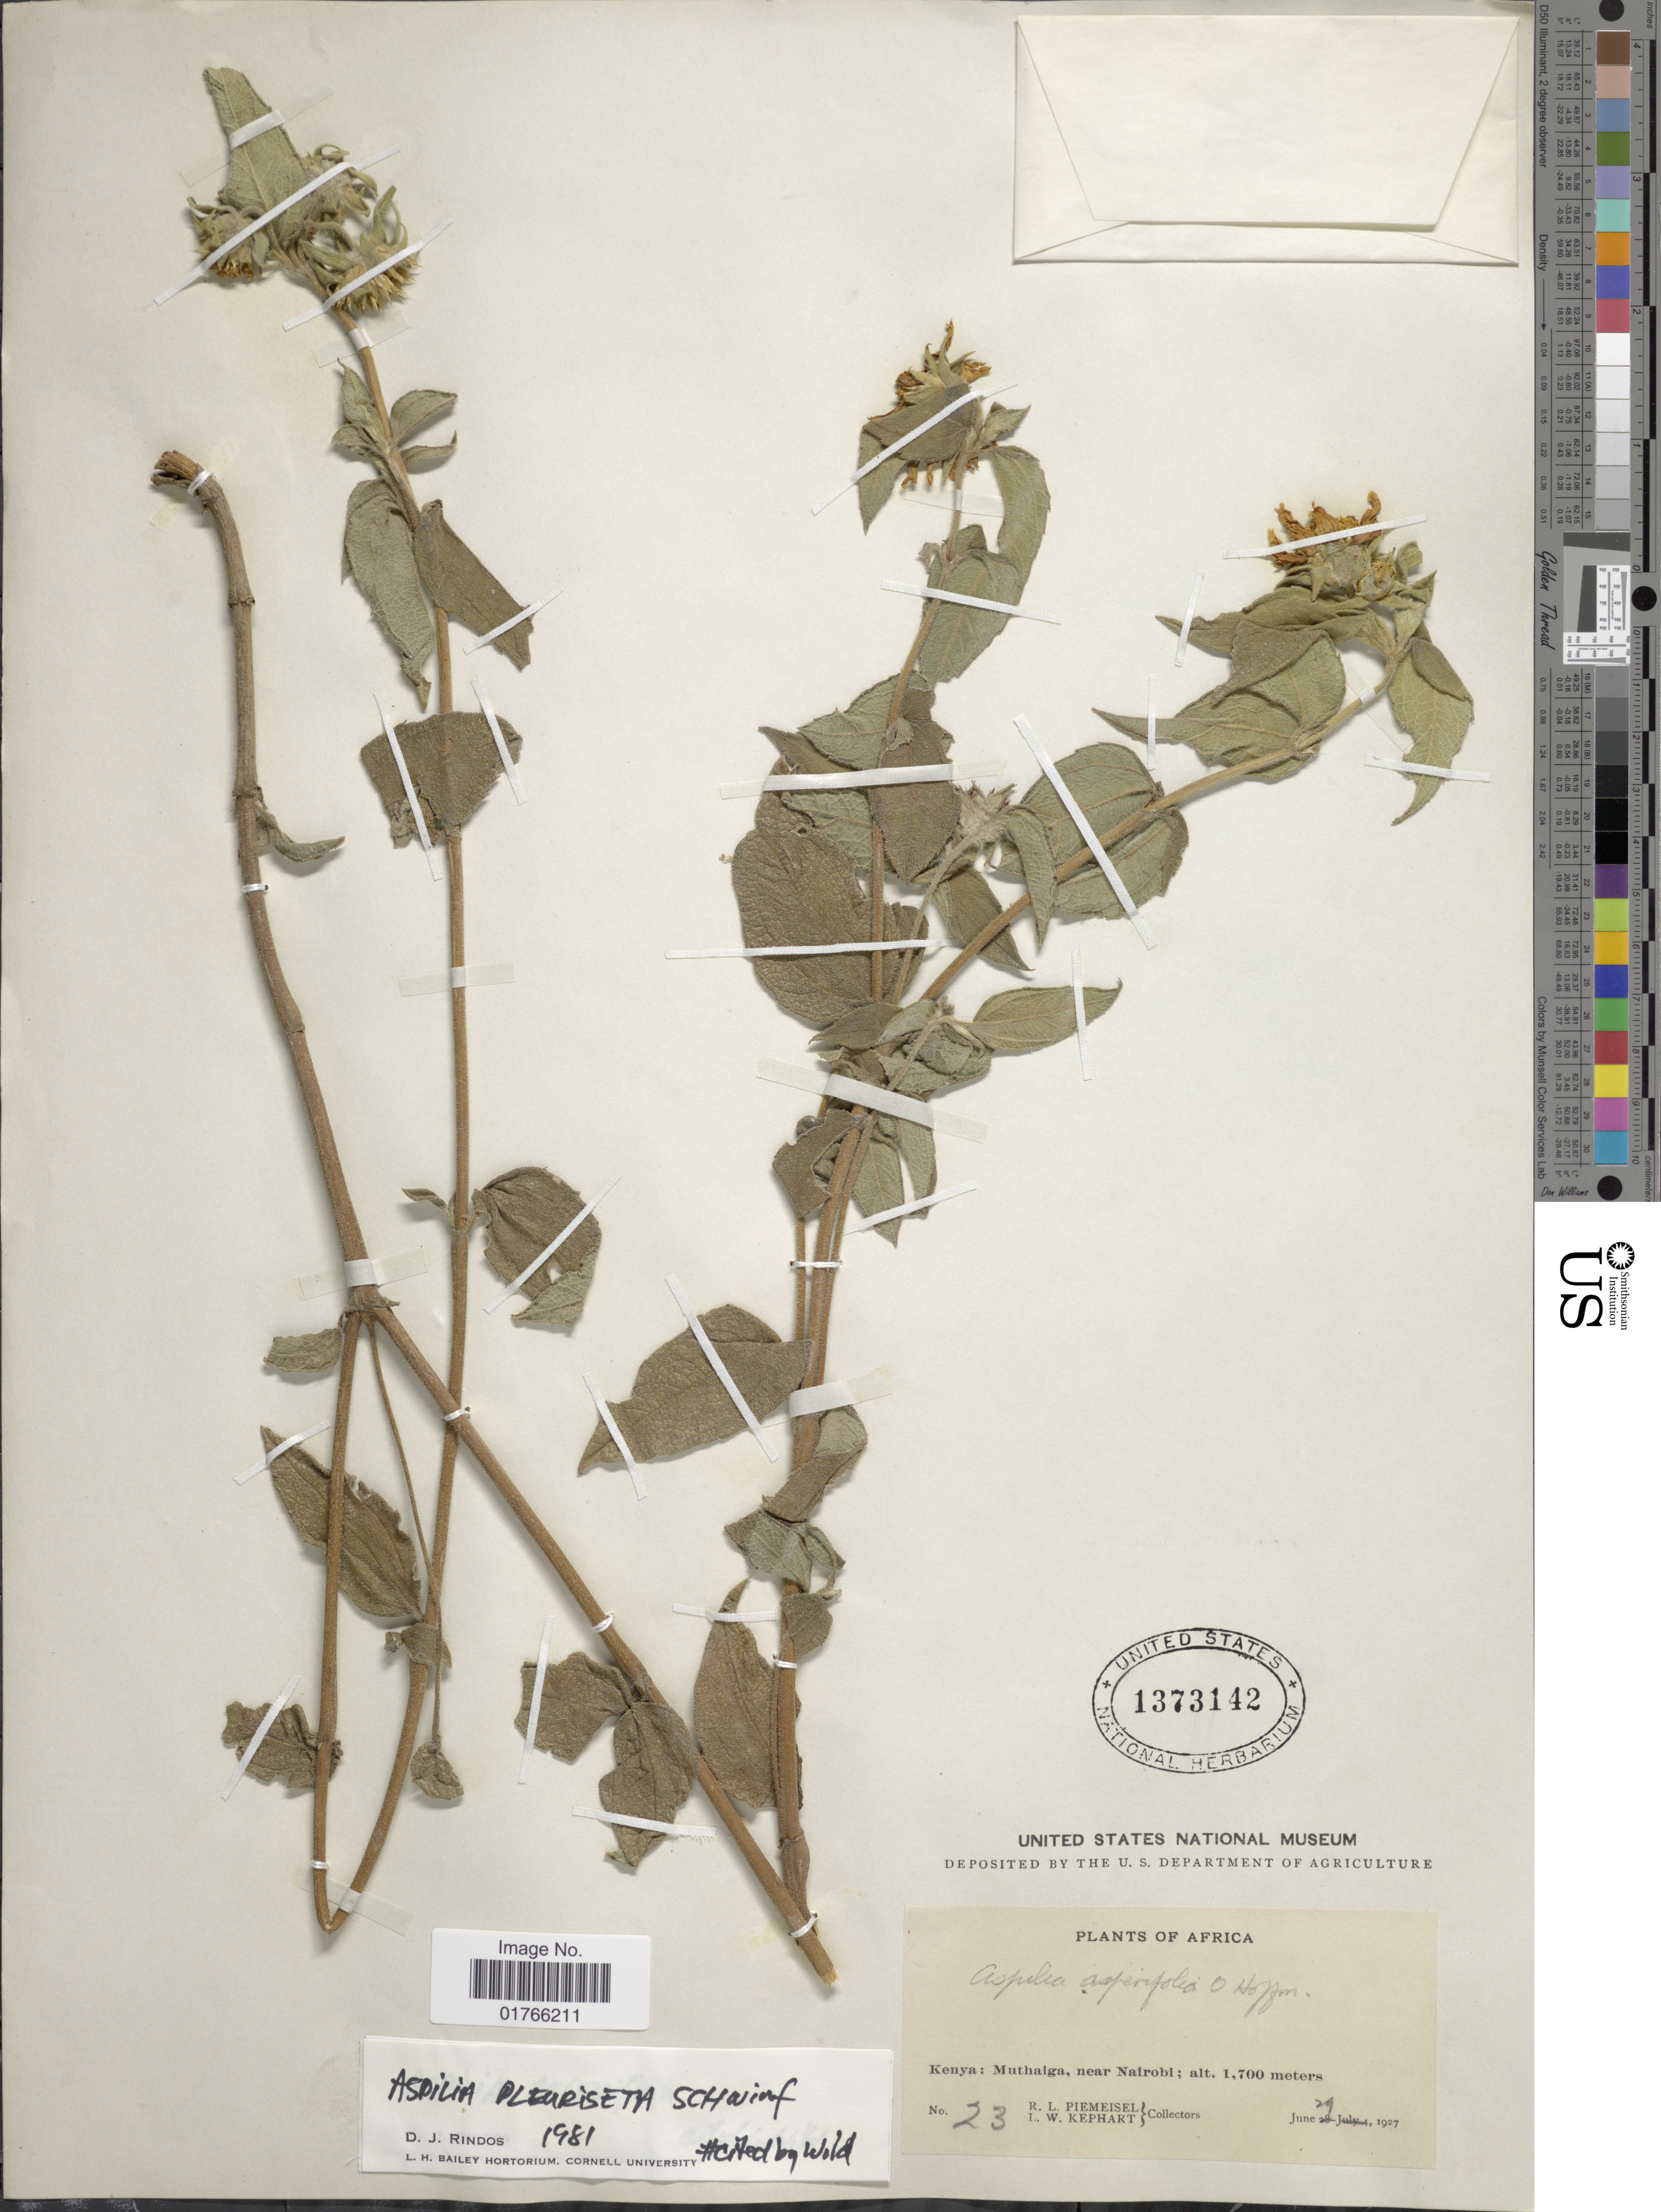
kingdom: Plantae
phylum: Tracheophyta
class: Magnoliopsida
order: Asterales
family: Asteraceae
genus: Aspilia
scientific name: Aspilia pleuriseta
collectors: R. L. Piemeisel & L. W. Kephart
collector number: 23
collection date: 1927-06-29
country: Kenya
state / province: Nairobi Area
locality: Africa, Muthaiga, near Nairobi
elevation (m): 1700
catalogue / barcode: US 1373142